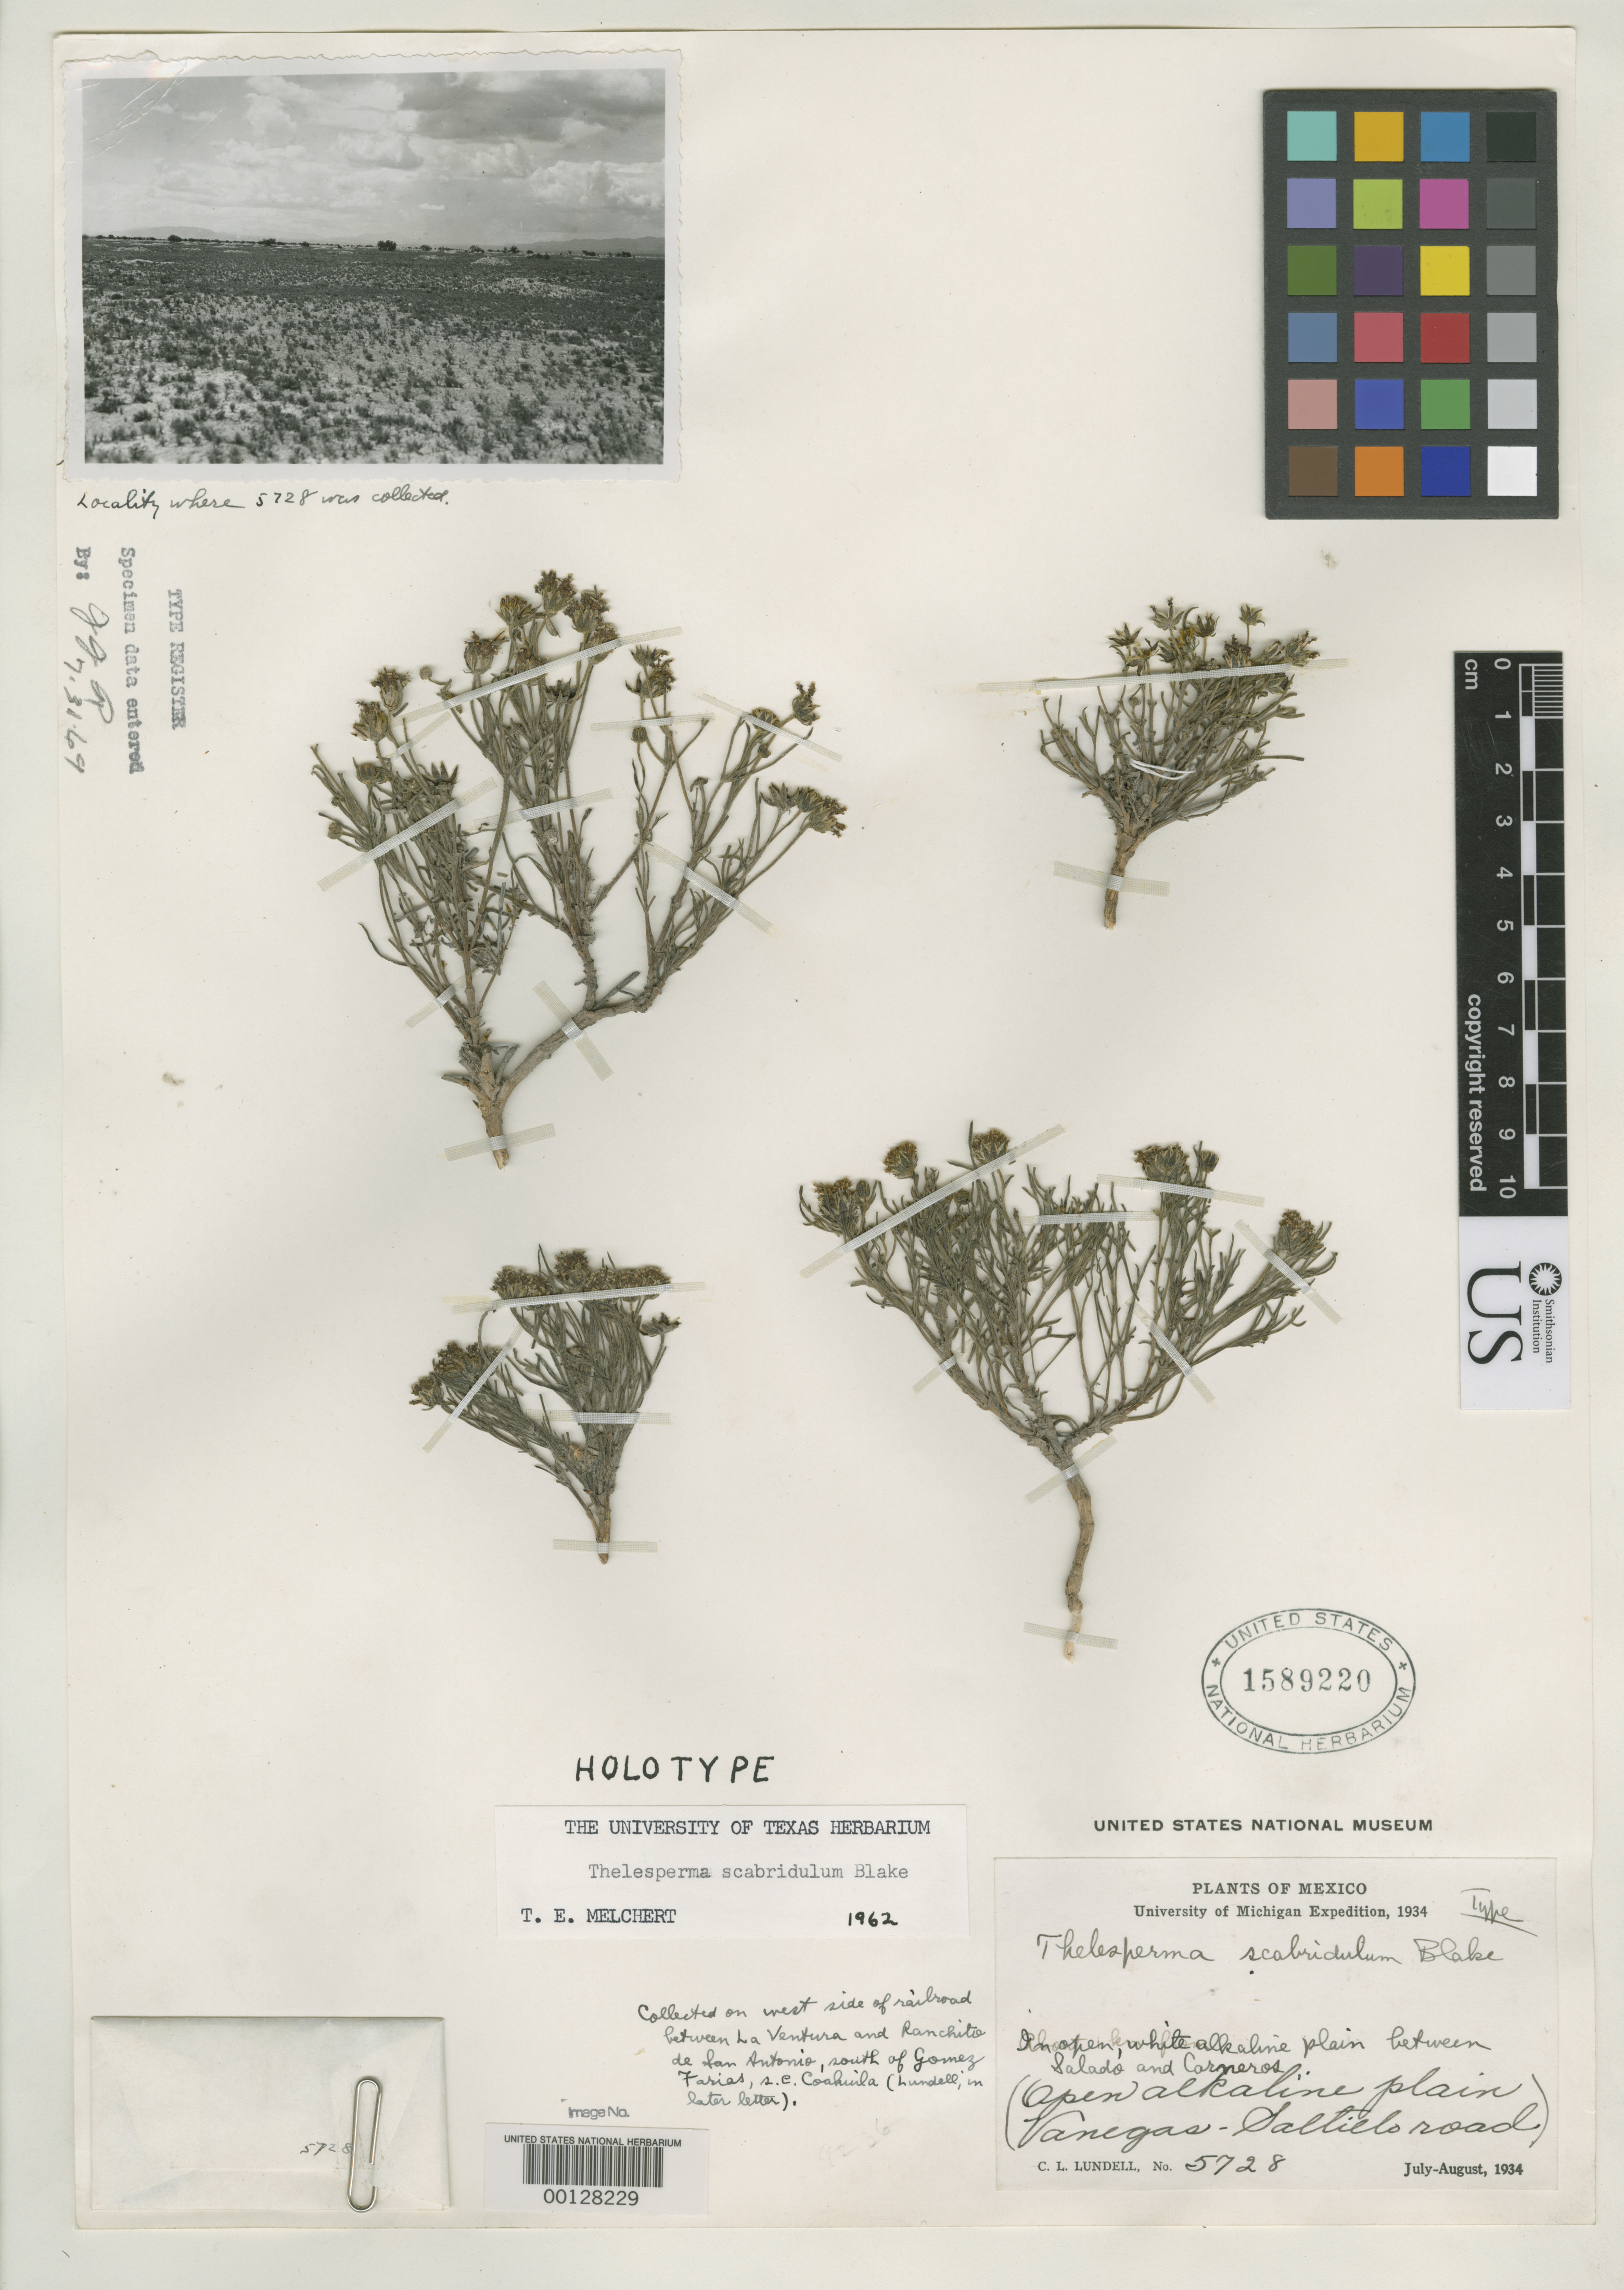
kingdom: Plantae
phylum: Tracheophyta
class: Magnoliopsida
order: Asterales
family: Asteraceae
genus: Thelesperma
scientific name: Thelesperma scabridulum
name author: S.F. Blake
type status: Holotype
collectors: C. L. Lundell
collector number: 5728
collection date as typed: Jul 1934 to -- Aug 1934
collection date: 1934-07/1934-08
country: Mexico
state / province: Coahuila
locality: La Ventura & Ranchito de San Antonio, S of Gomez Farias N La Ventura & Ranchito de San Antonio, south of Gomez Farias.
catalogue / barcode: US 1589220